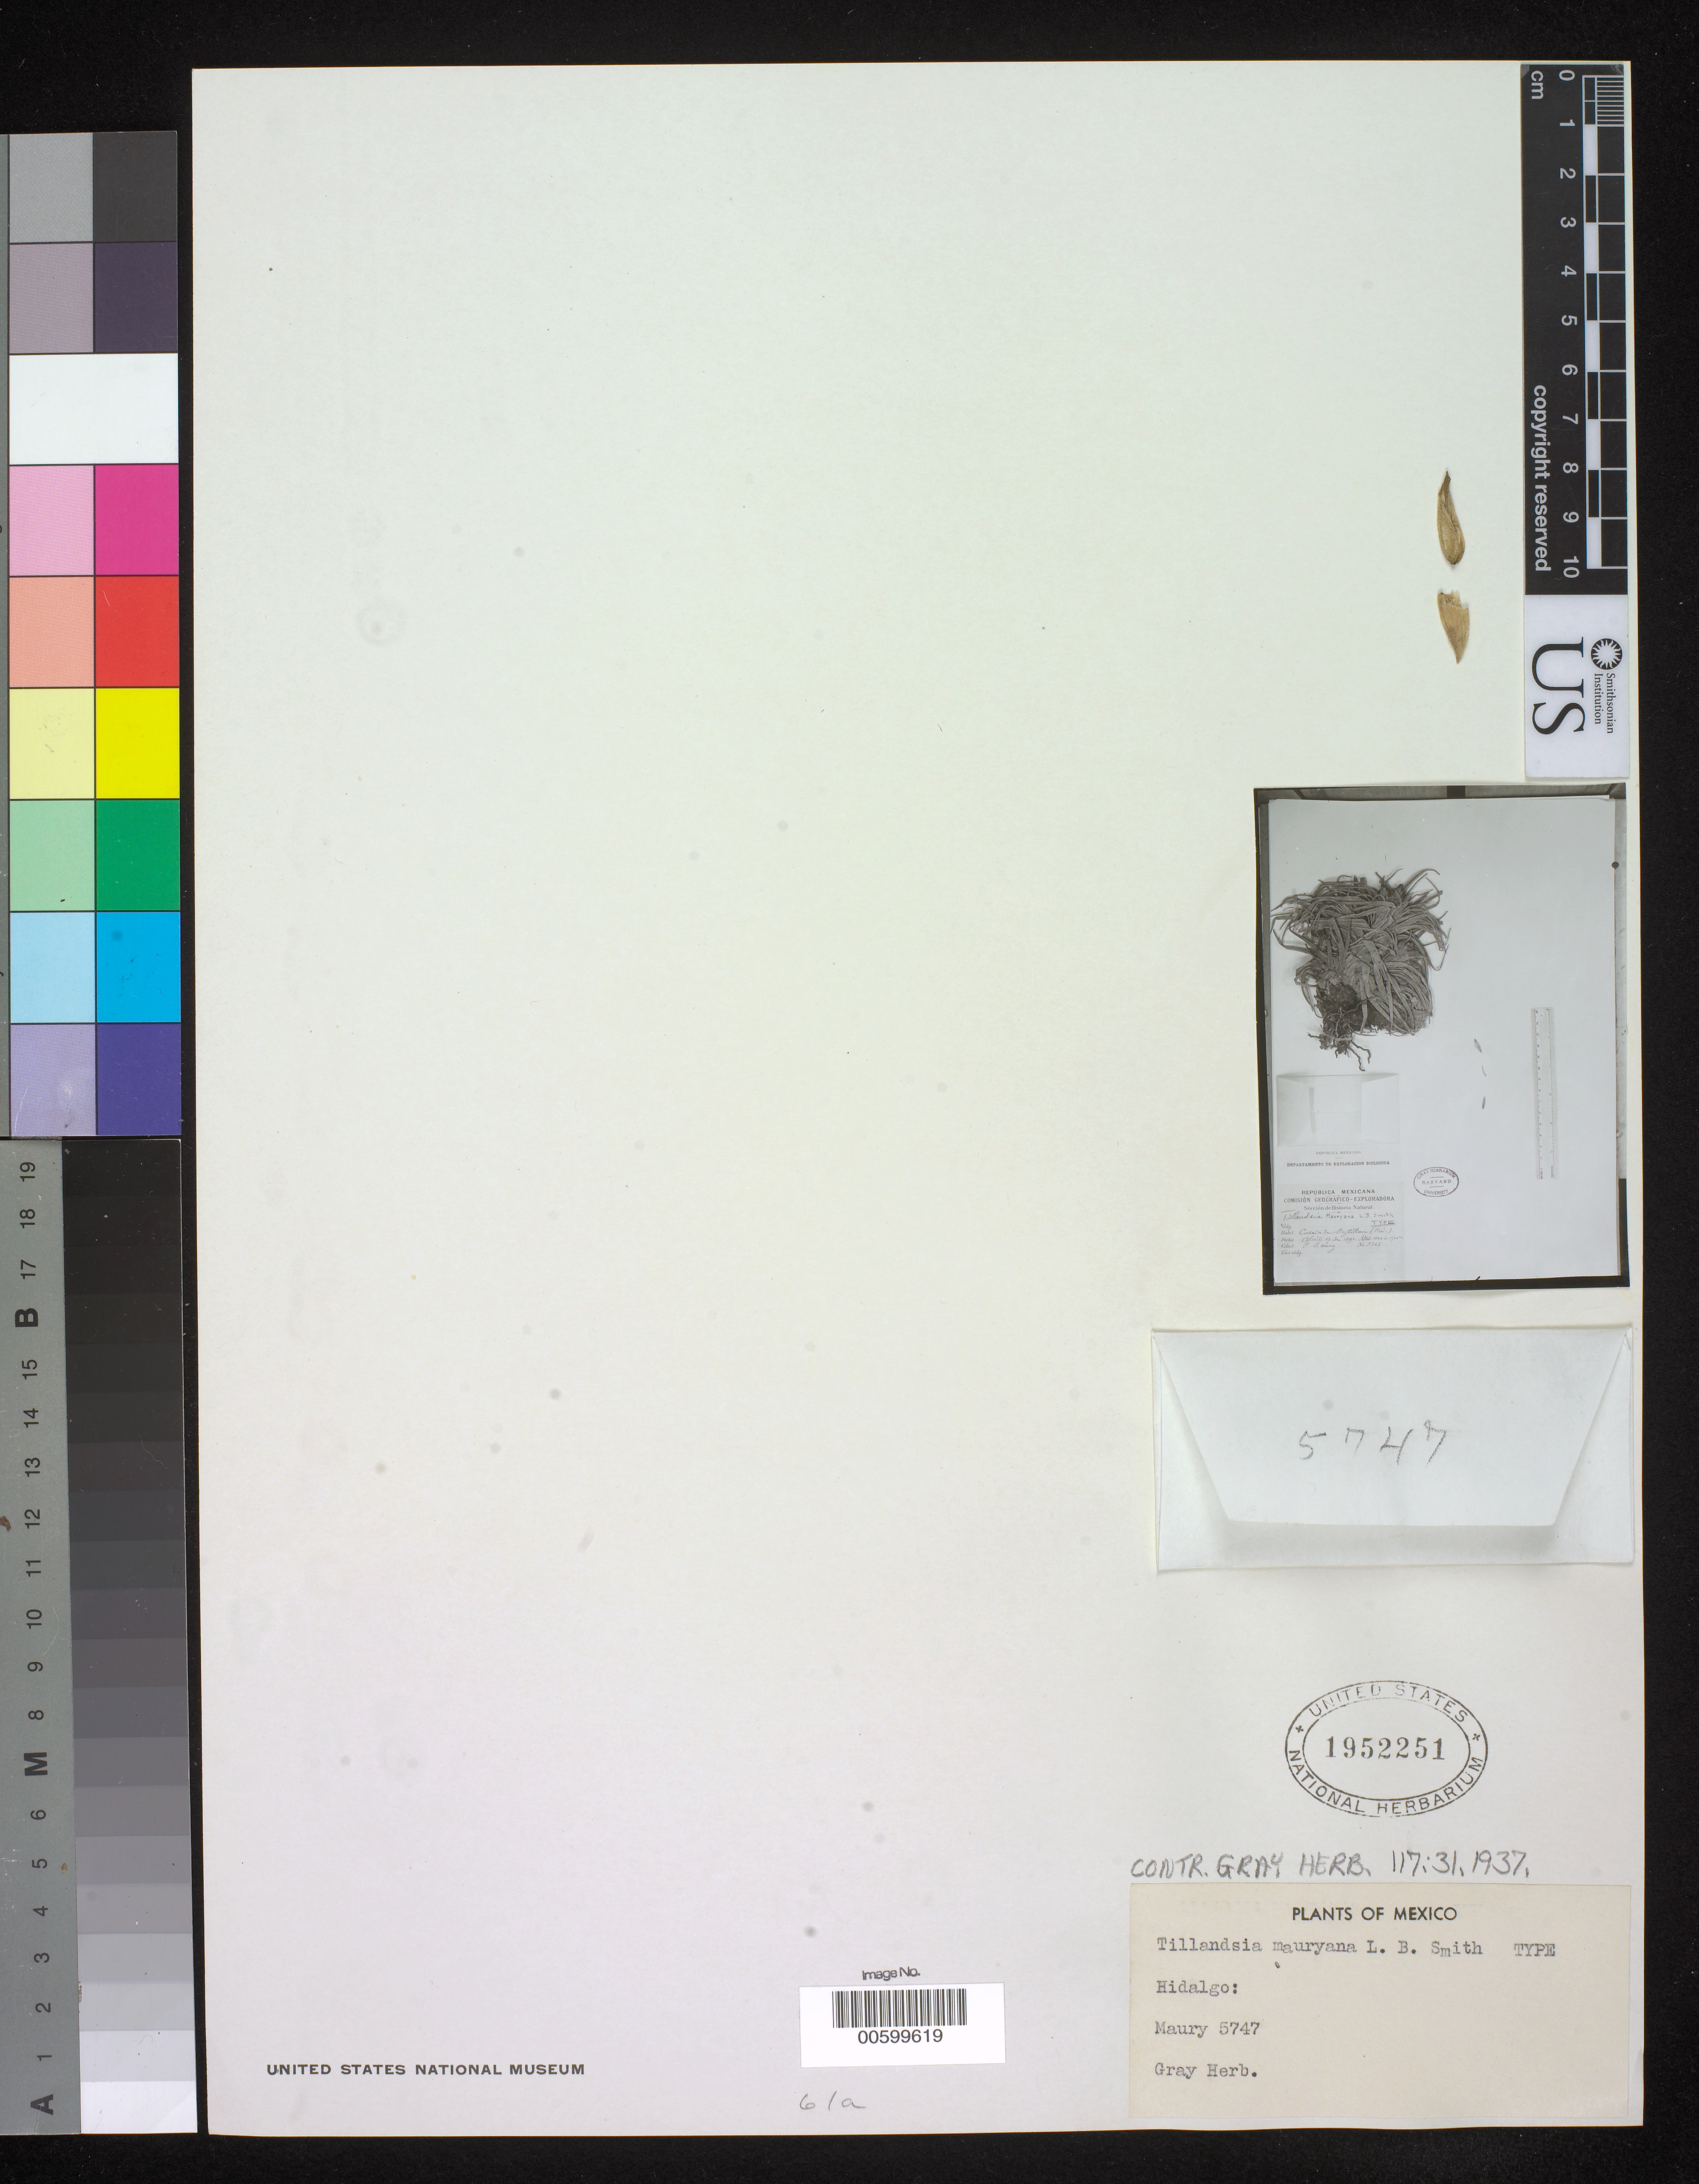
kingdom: Plantae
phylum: Tracheophyta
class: Liliopsida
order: Poales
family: Bromeliaceae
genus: Tillandsia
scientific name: Tillandsia mauryana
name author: L.B. Sm.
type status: Isotype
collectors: P. J. Maury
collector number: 5747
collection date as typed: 17 Apr 1891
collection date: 1891-04-17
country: Mexico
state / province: Hidalgo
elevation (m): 1200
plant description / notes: Photograph and fragmentary material of (holo) type specimen ex herb. GH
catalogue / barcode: US 1952251